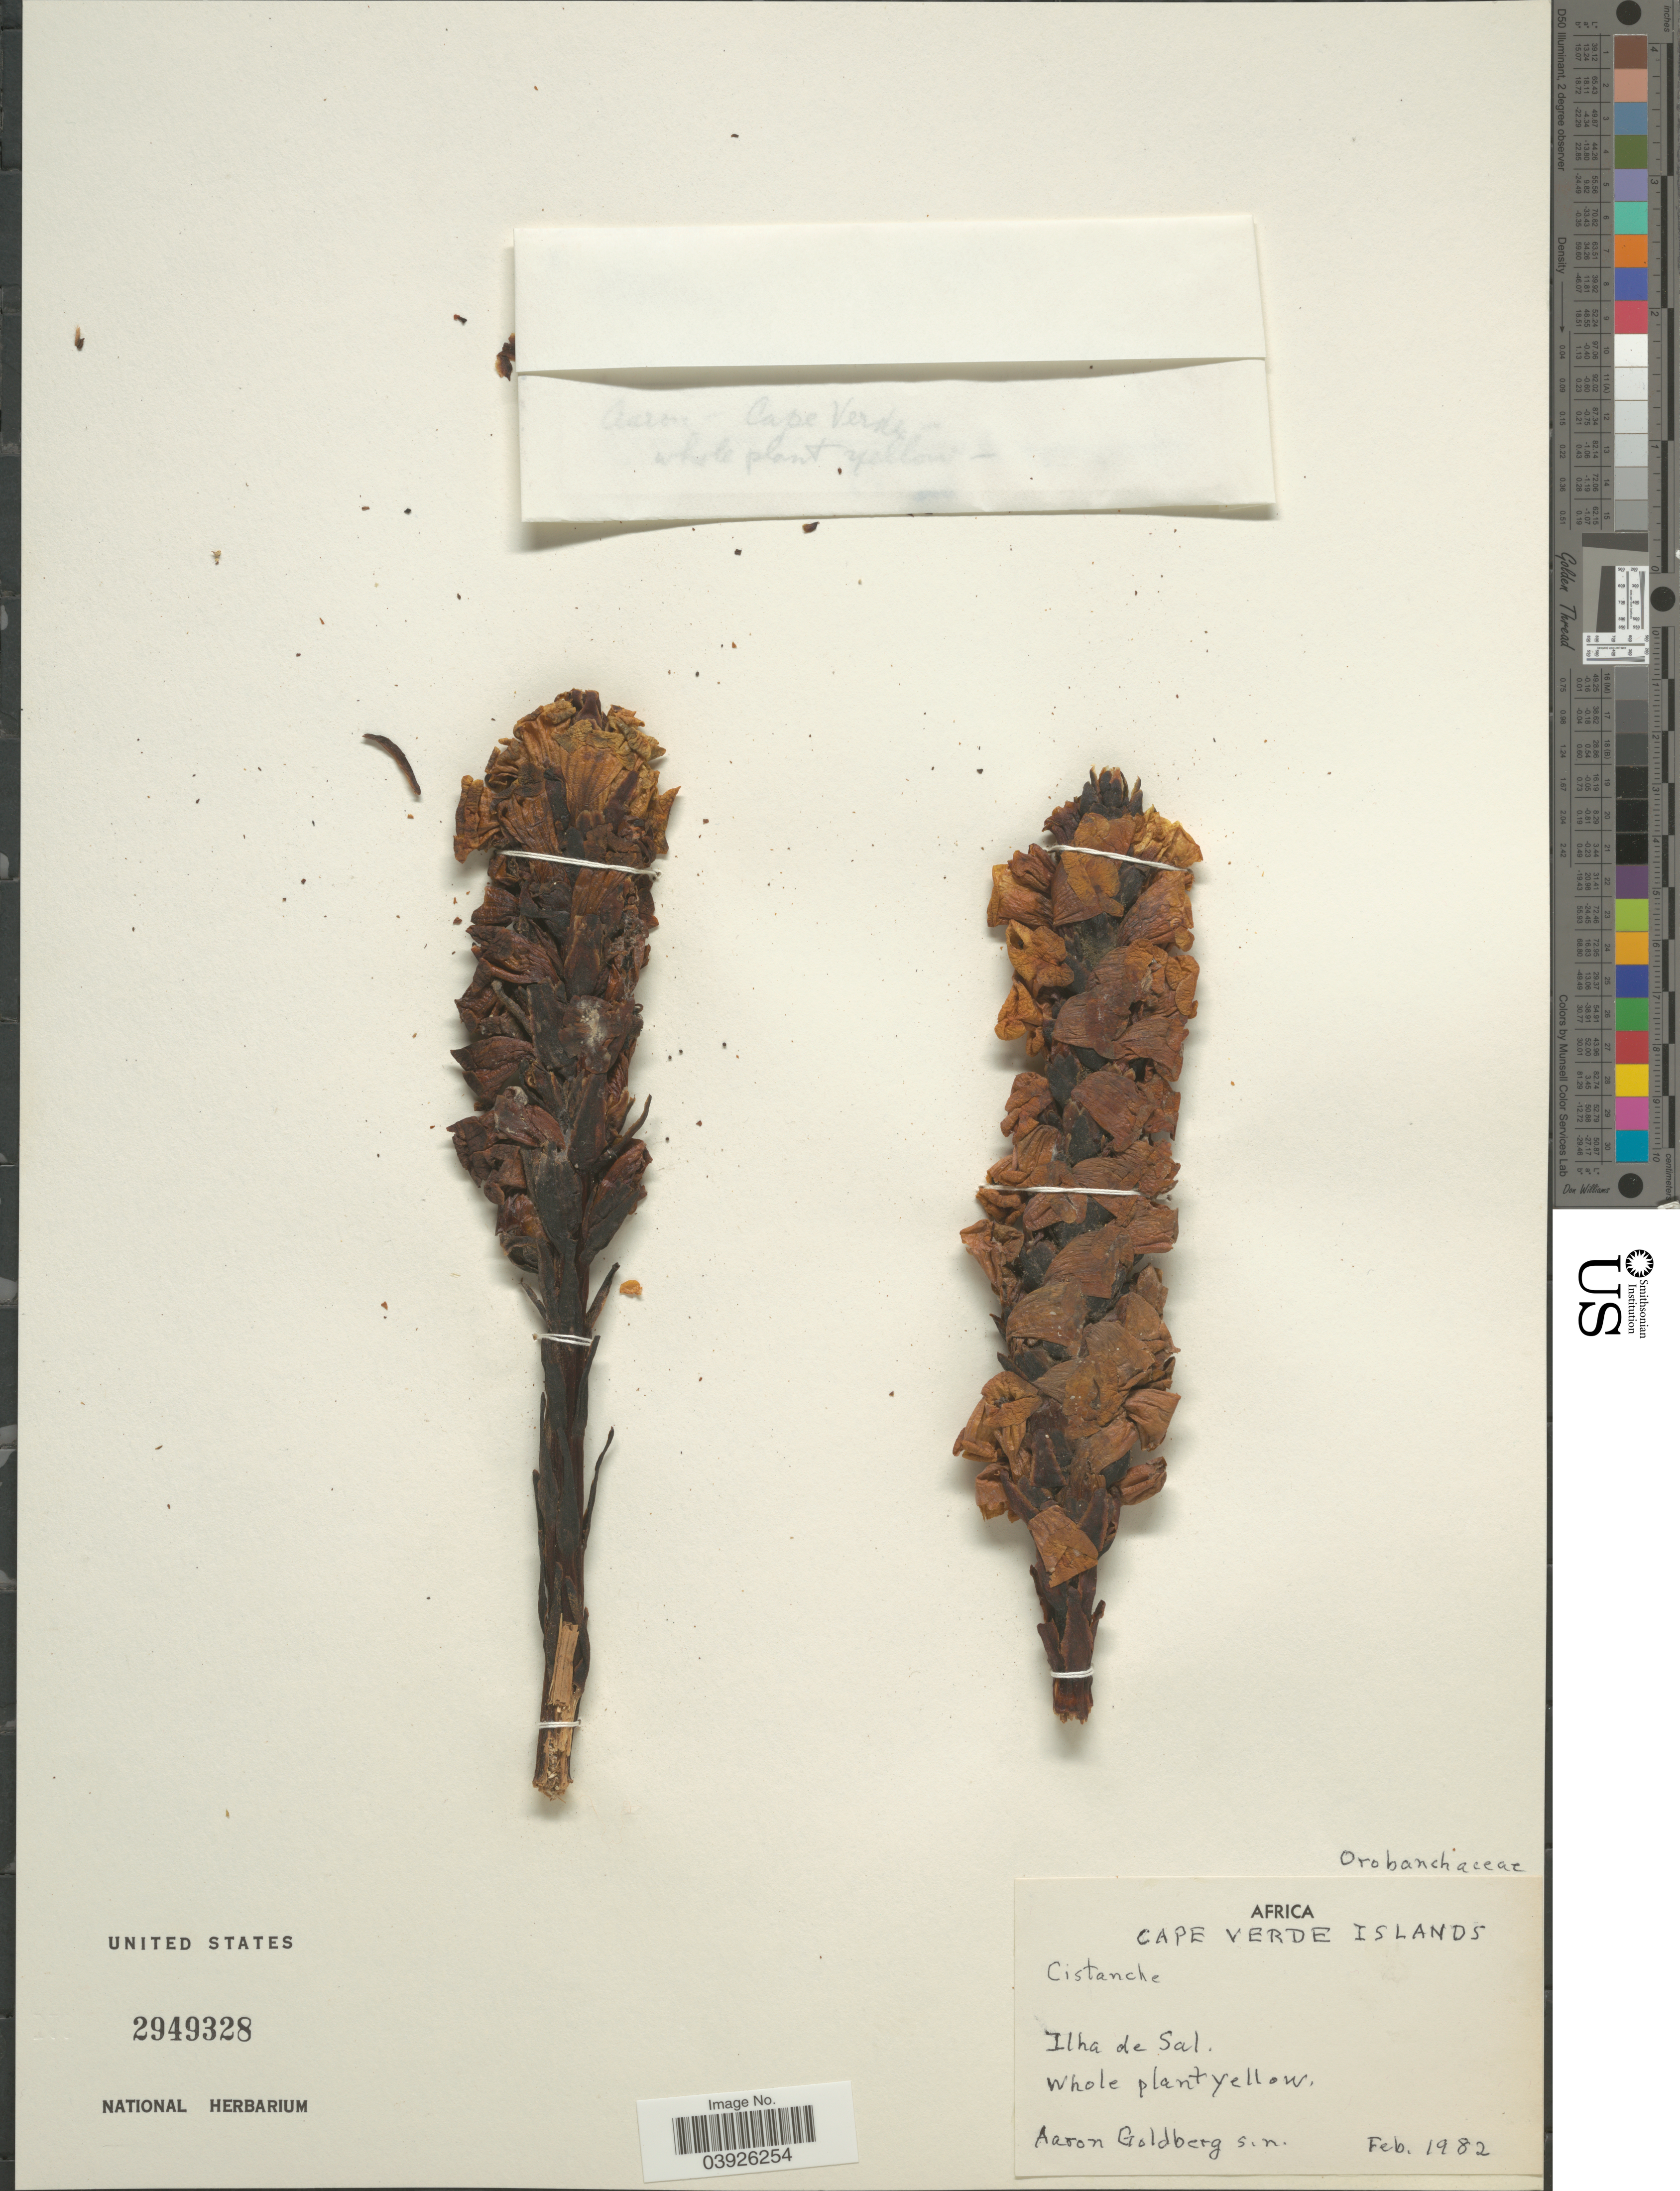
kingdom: Plantae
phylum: Tracheophyta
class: Magnoliopsida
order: Lamiales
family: Orobanchaceae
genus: Cistanche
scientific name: Cistanche sp.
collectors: A. Goldberg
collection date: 1982-02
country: Cape Verde Islands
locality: Ilha de Sal.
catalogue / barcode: US 2949328